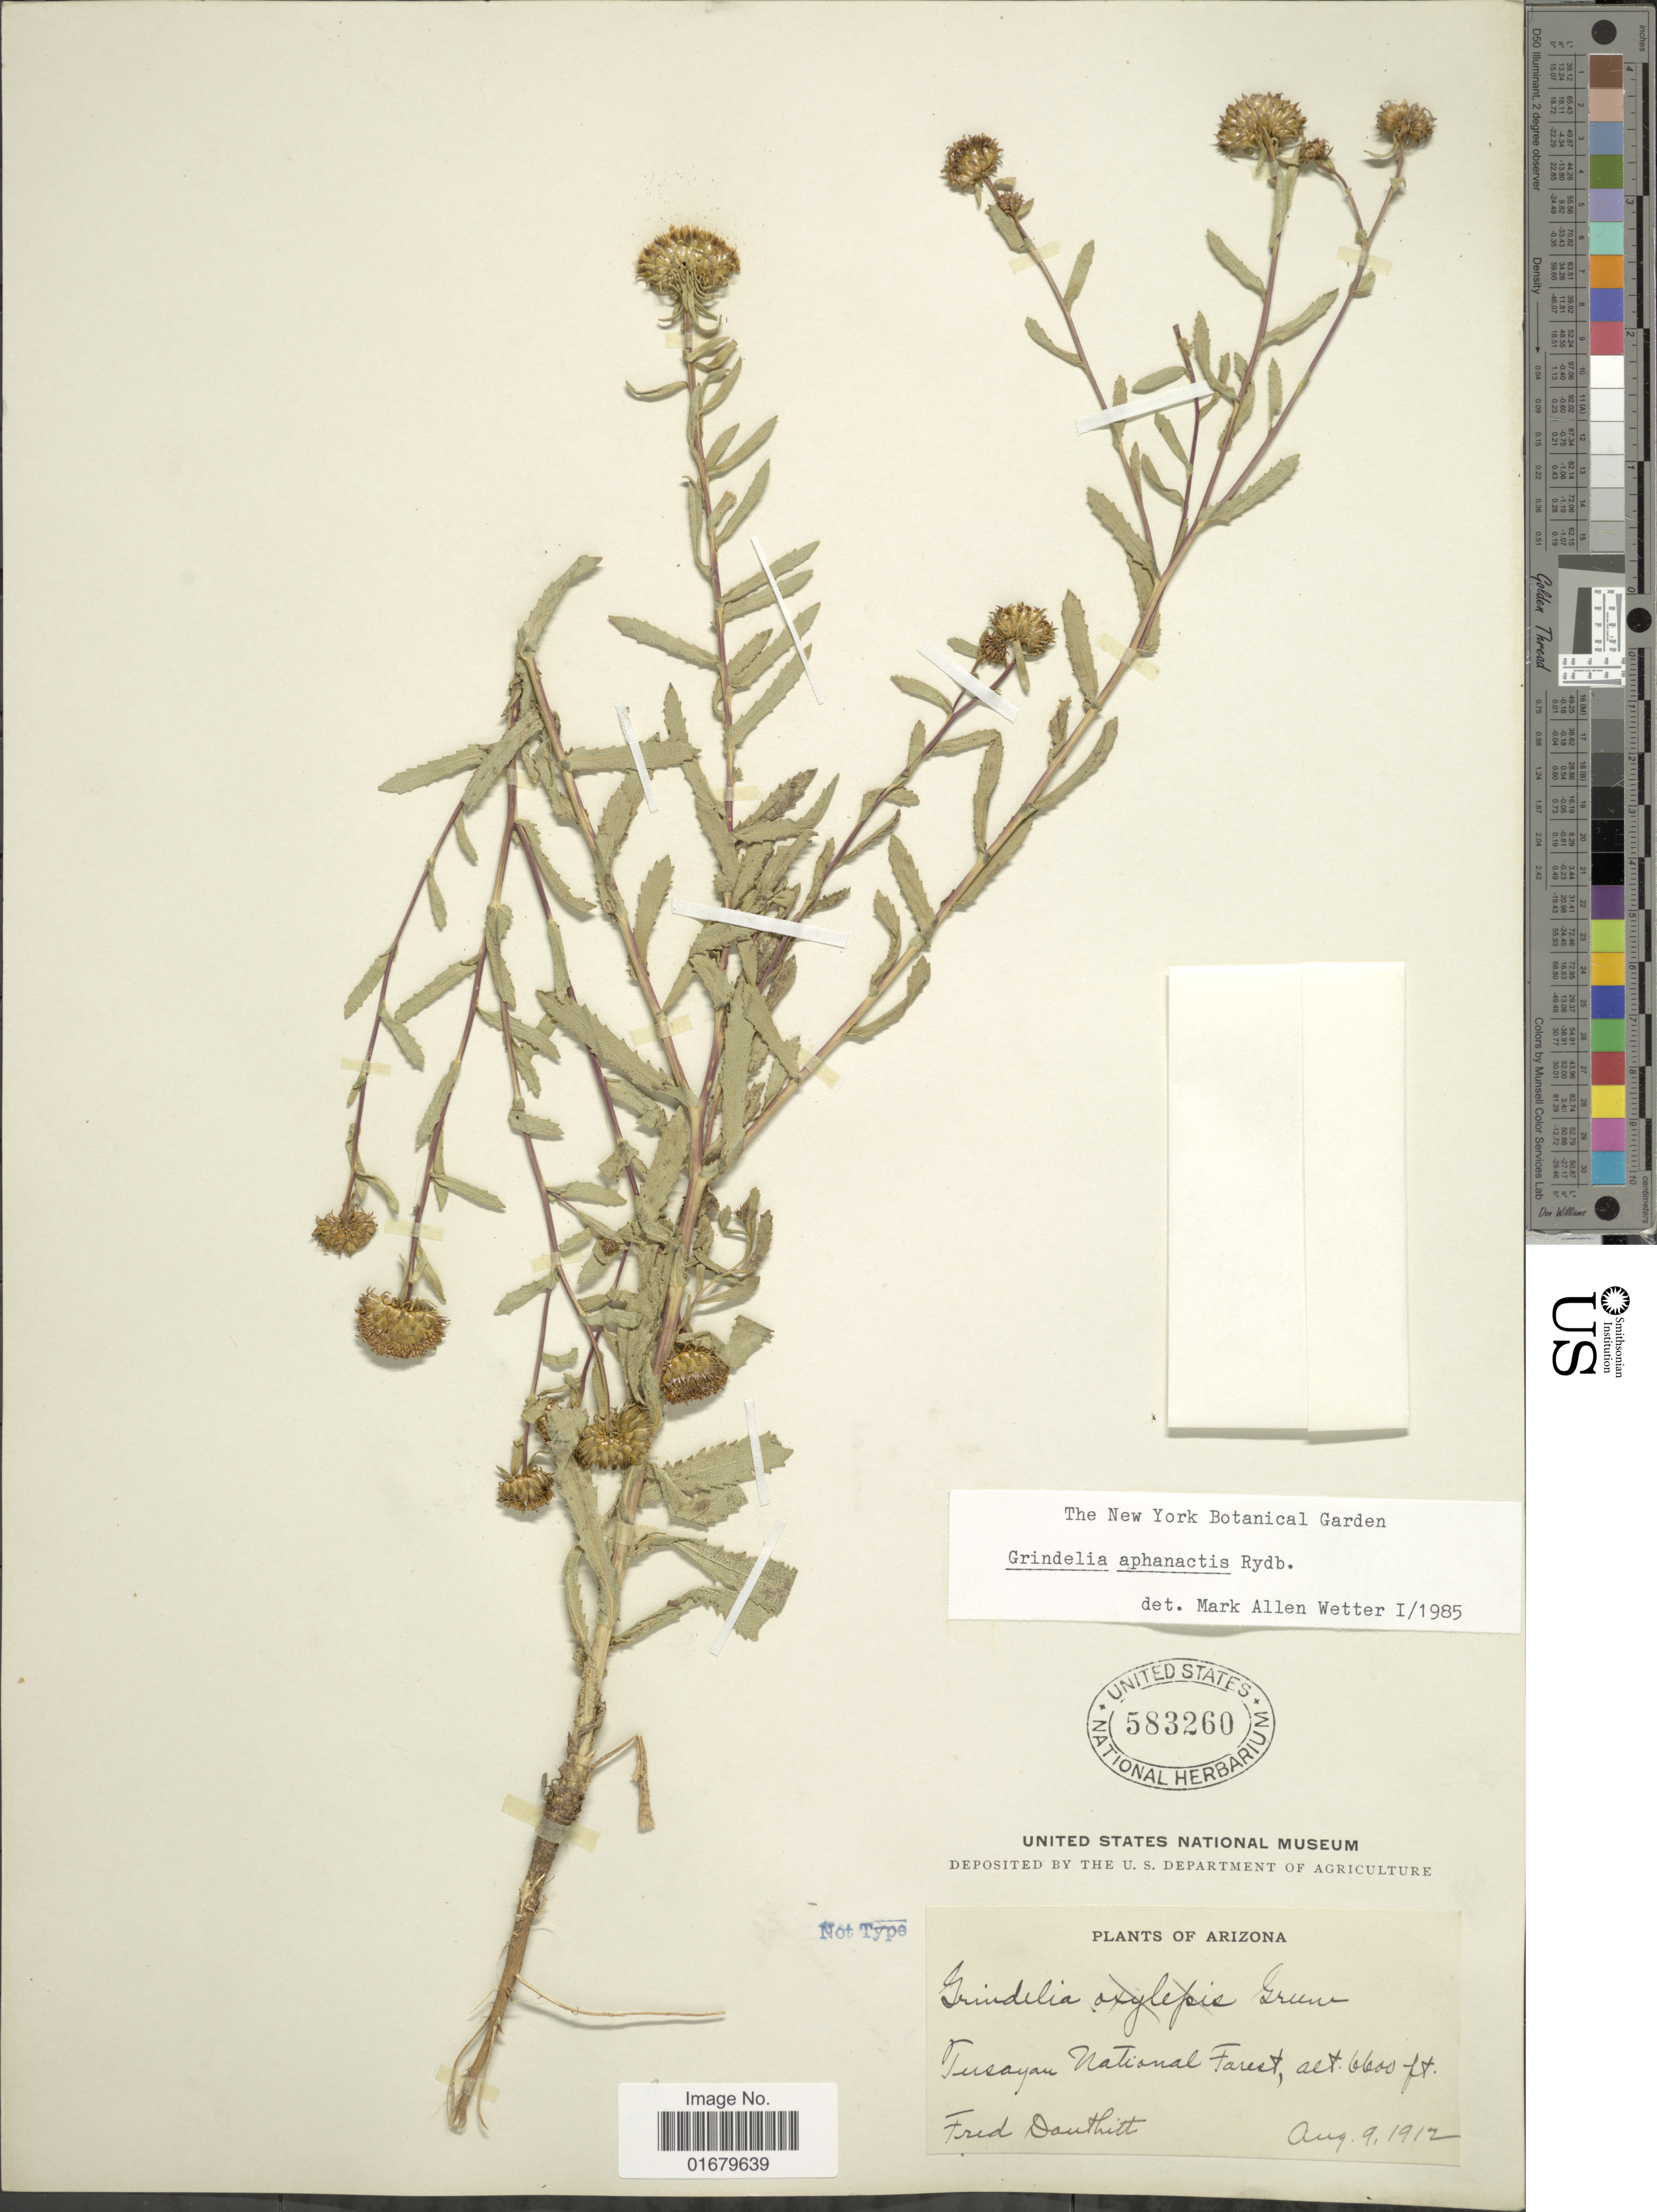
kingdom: Plantae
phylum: Tracheophyta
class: Magnoliopsida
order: Asterales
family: Asteraceae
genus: Grindelia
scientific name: Grindelia aphanactis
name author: Rydb.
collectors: F. Dauthitt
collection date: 1912-08-09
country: United States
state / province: Arizona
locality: Tusayan National Forest.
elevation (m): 2012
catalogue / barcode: US 583260